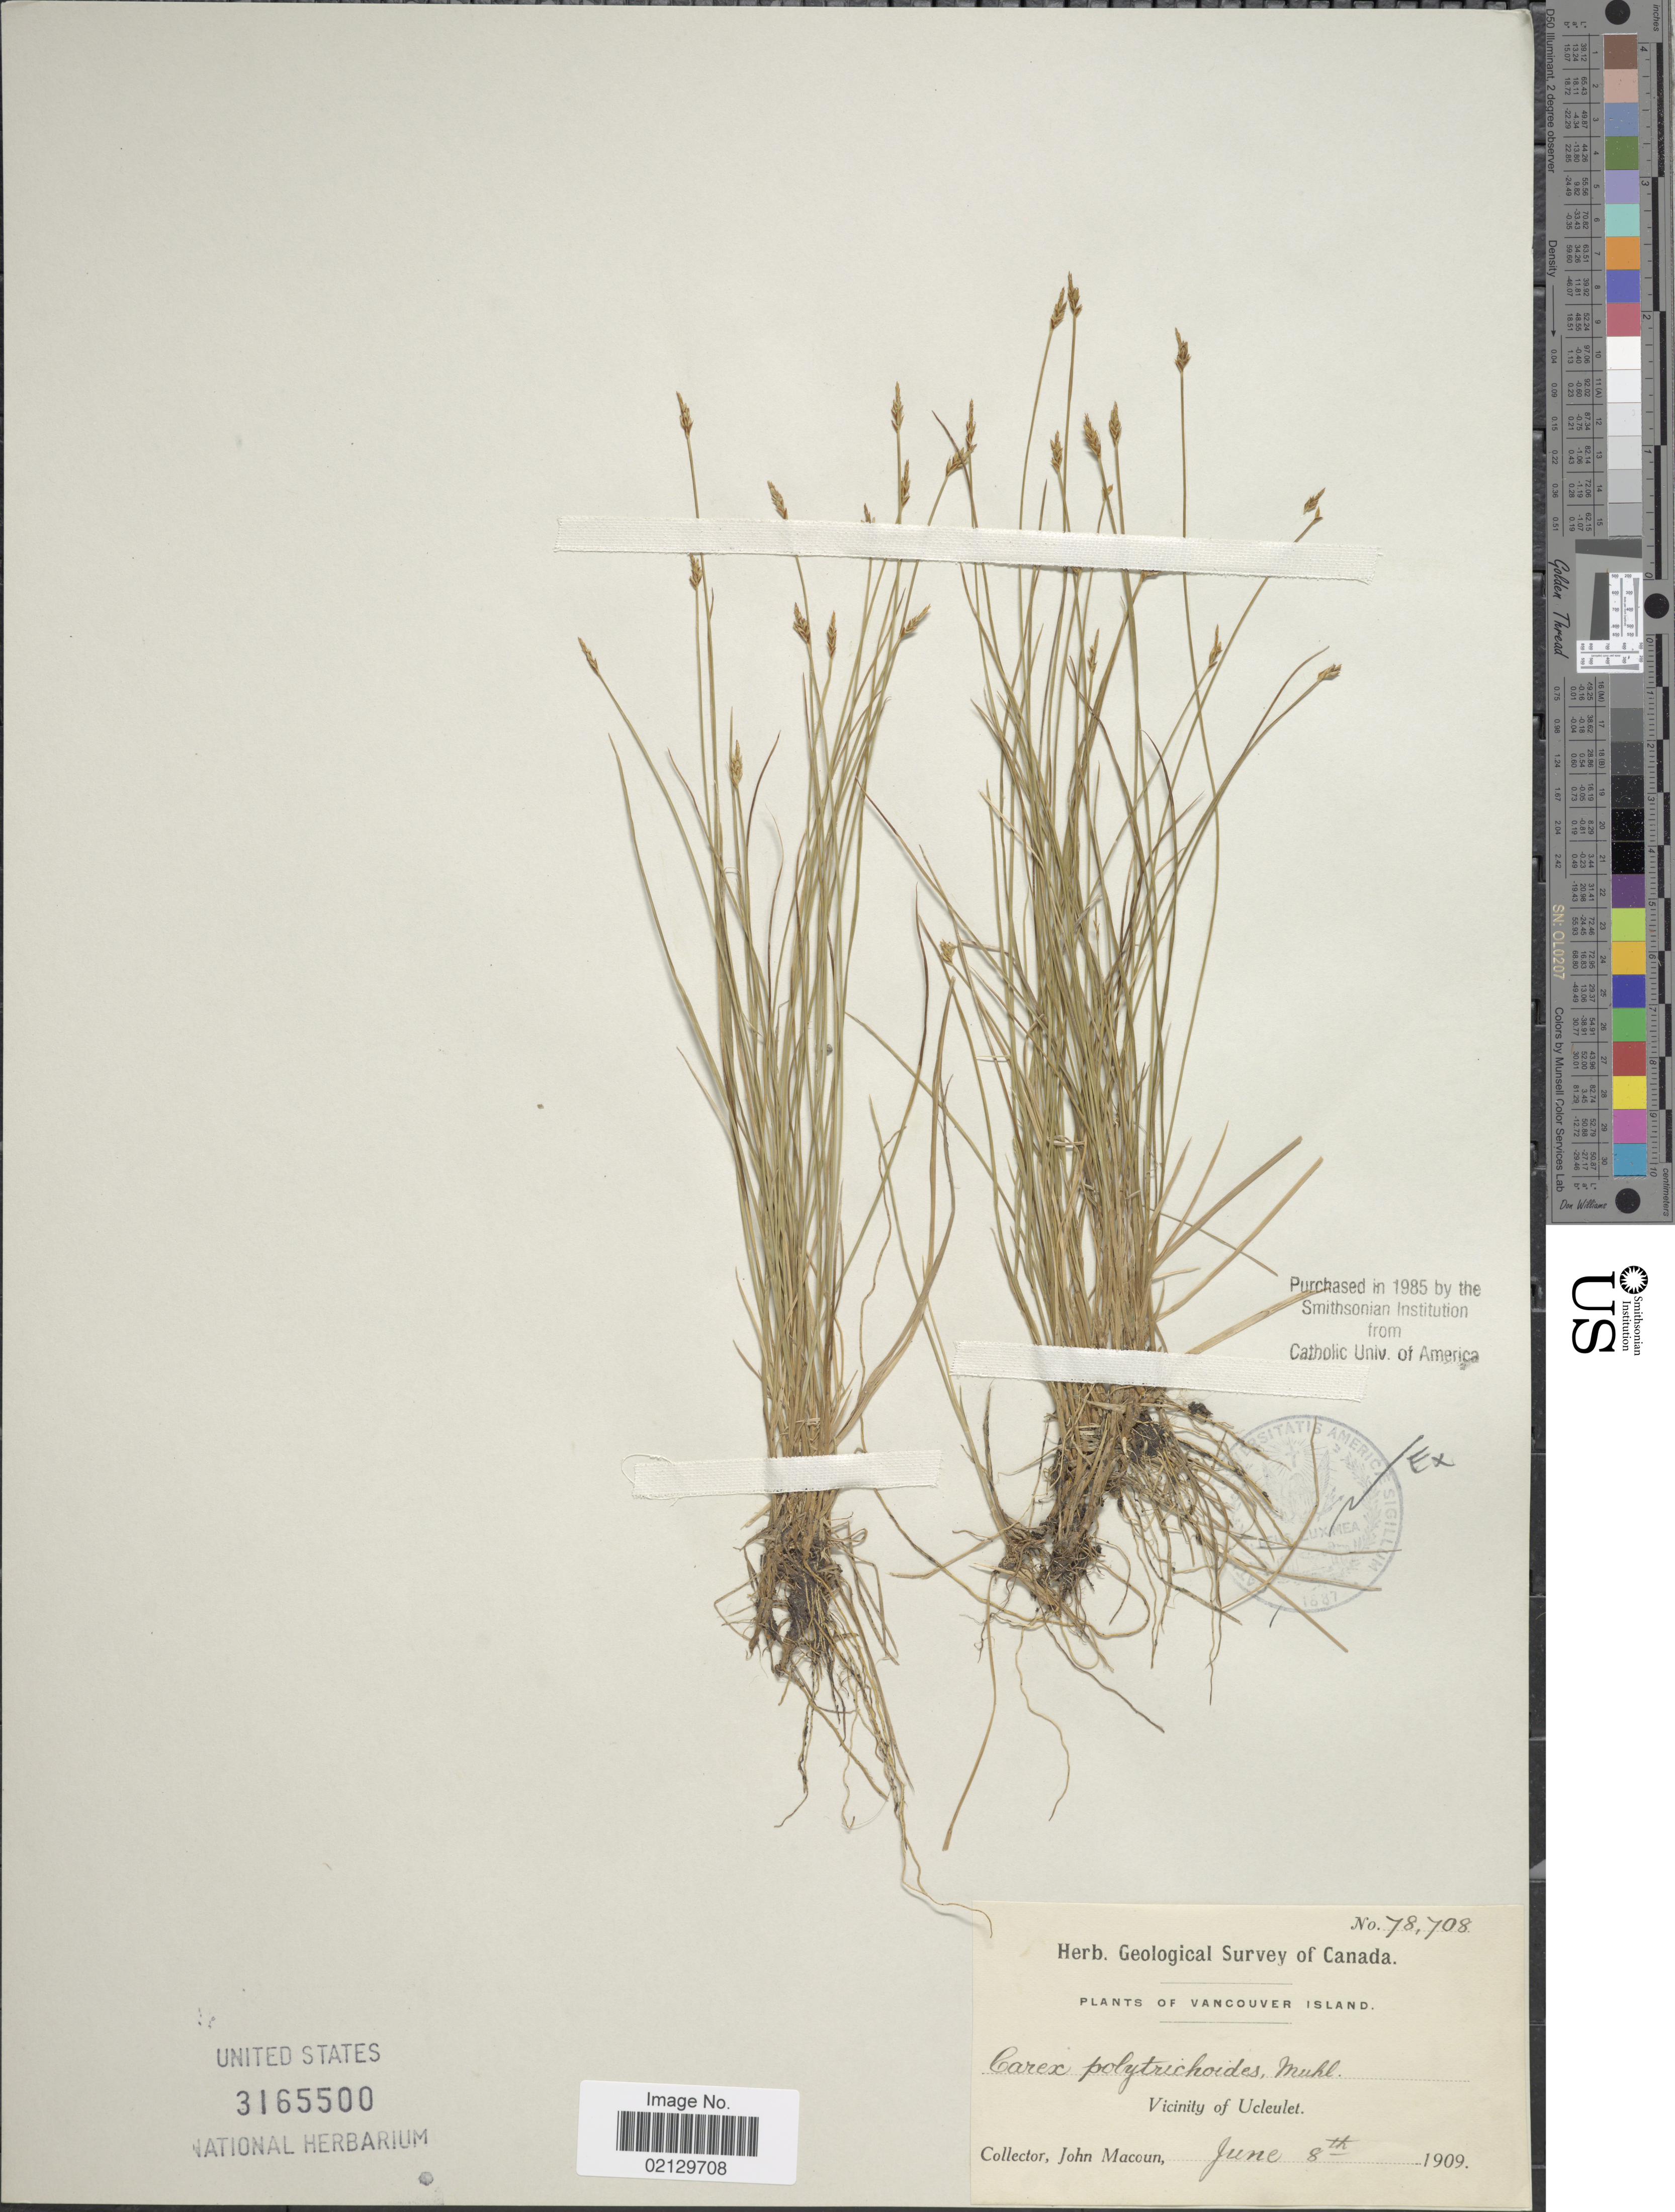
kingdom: Plantae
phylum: Tracheophyta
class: Liliopsida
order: Poales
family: Cyperaceae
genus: Carex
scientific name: Carex praegracilis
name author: W. Boott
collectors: J. Macoun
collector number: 78708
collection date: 1909-06-08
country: Canada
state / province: British Columbia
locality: Vancouver of Ucleulet.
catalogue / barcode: US 3165500